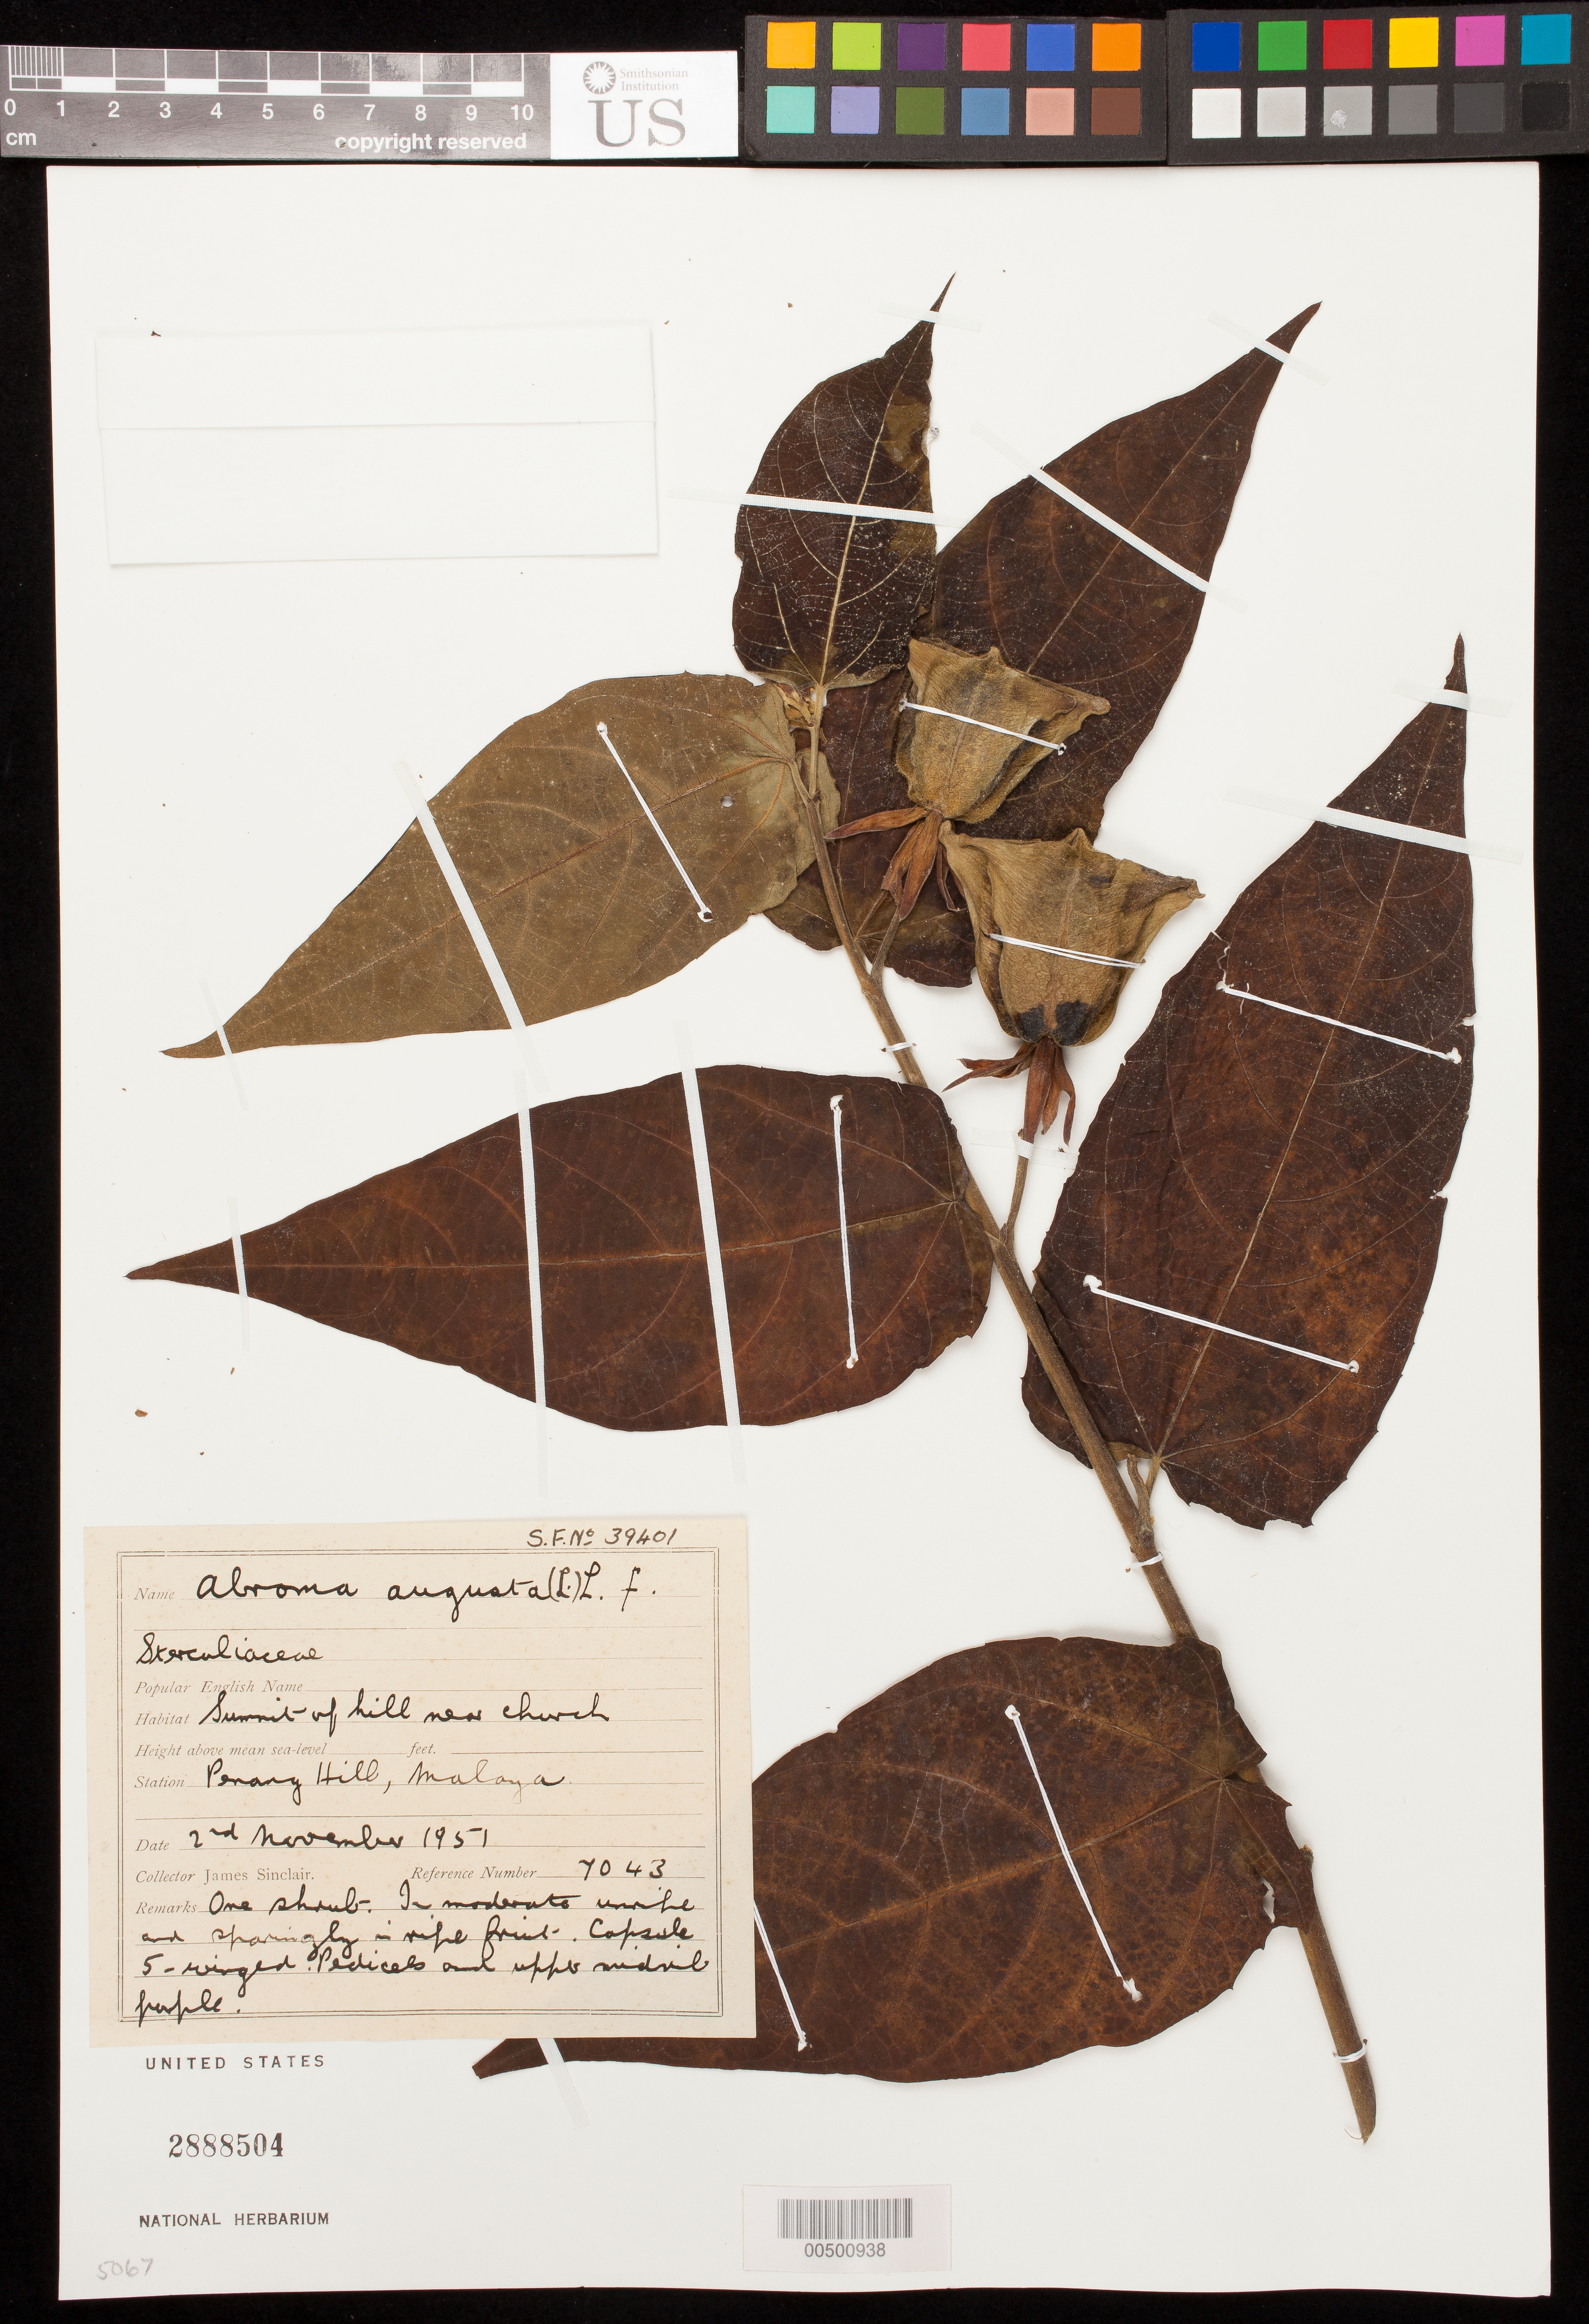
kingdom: Plantae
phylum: Tracheophyta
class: Magnoliopsida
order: Malvales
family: Malvaceae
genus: Abroma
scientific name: Abroma augusta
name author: (L.) L. f.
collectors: J. Sinclair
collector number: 7043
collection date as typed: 02 Nov 1951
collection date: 1951-11-02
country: Malaysia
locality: Penang Hill [Malay Peninsula]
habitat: Summit of hill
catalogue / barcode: US 2888504